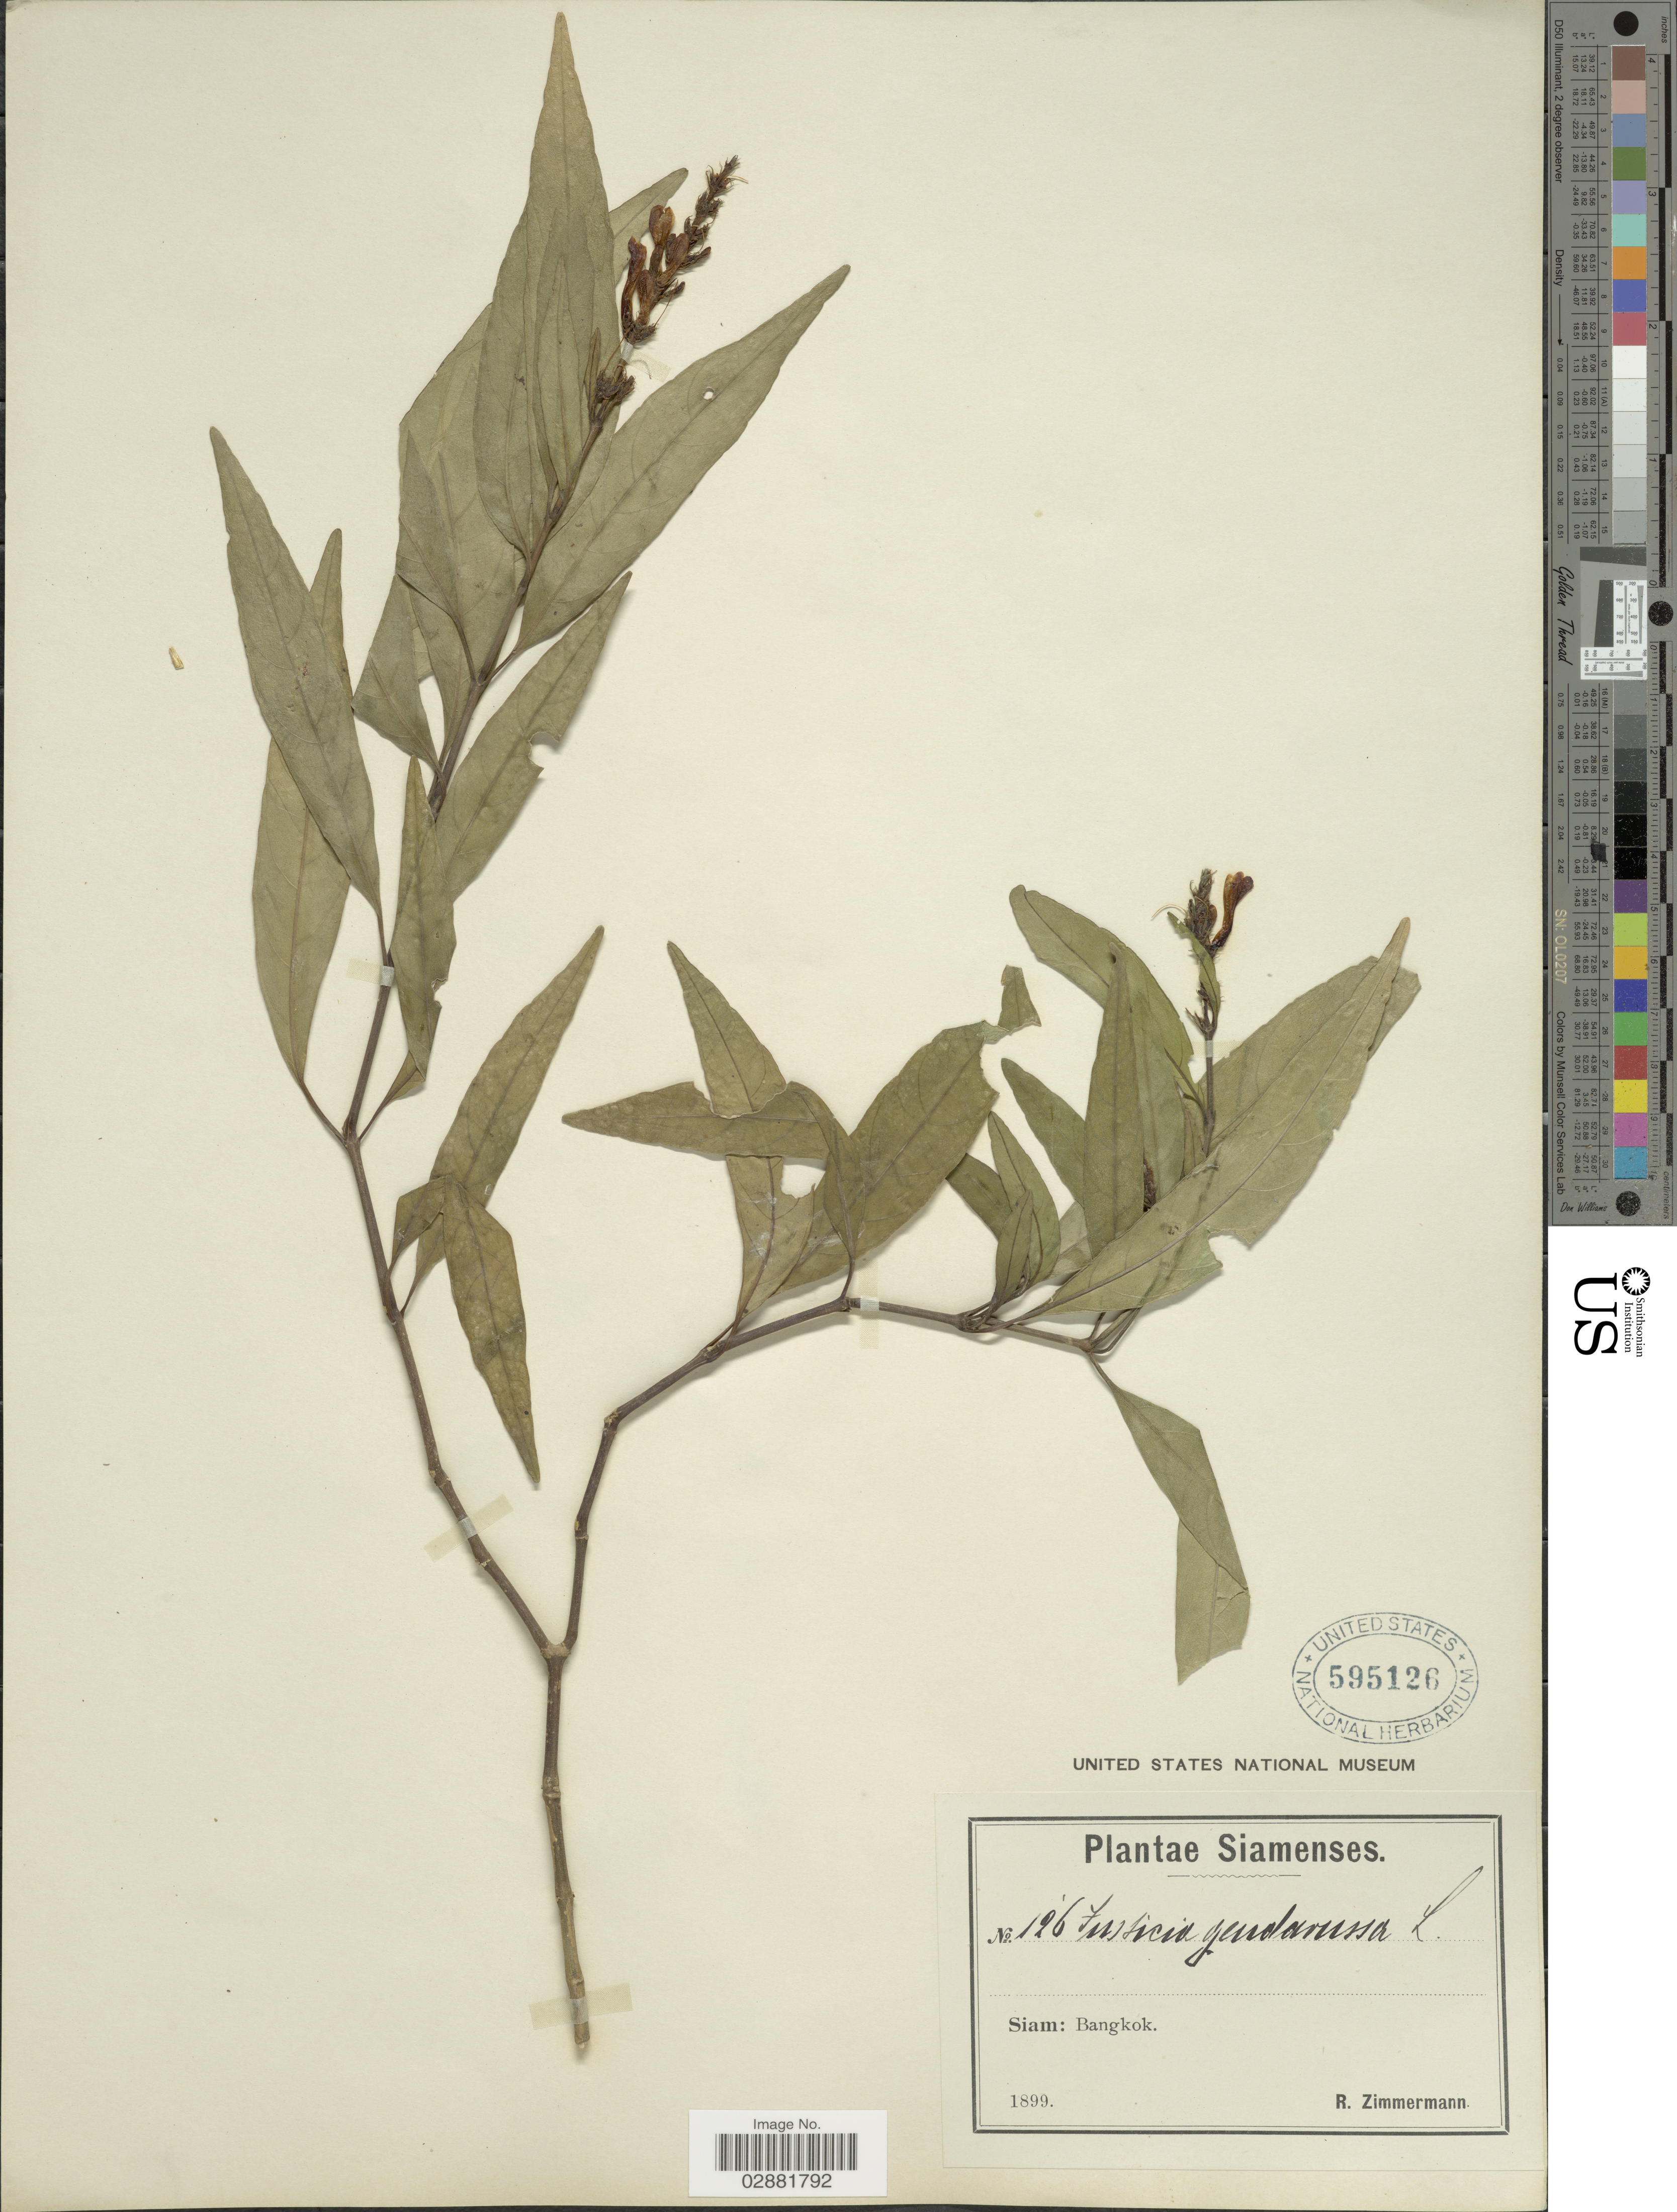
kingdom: Plantae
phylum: Tracheophyta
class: Magnoliopsida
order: Lamiales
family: Acanthaceae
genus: Justicia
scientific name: Justicia gendarussa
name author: Burm. f.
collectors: R. Zimmermann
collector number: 126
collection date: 1899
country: Thailand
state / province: Bangkok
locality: Siam.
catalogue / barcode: US 595126